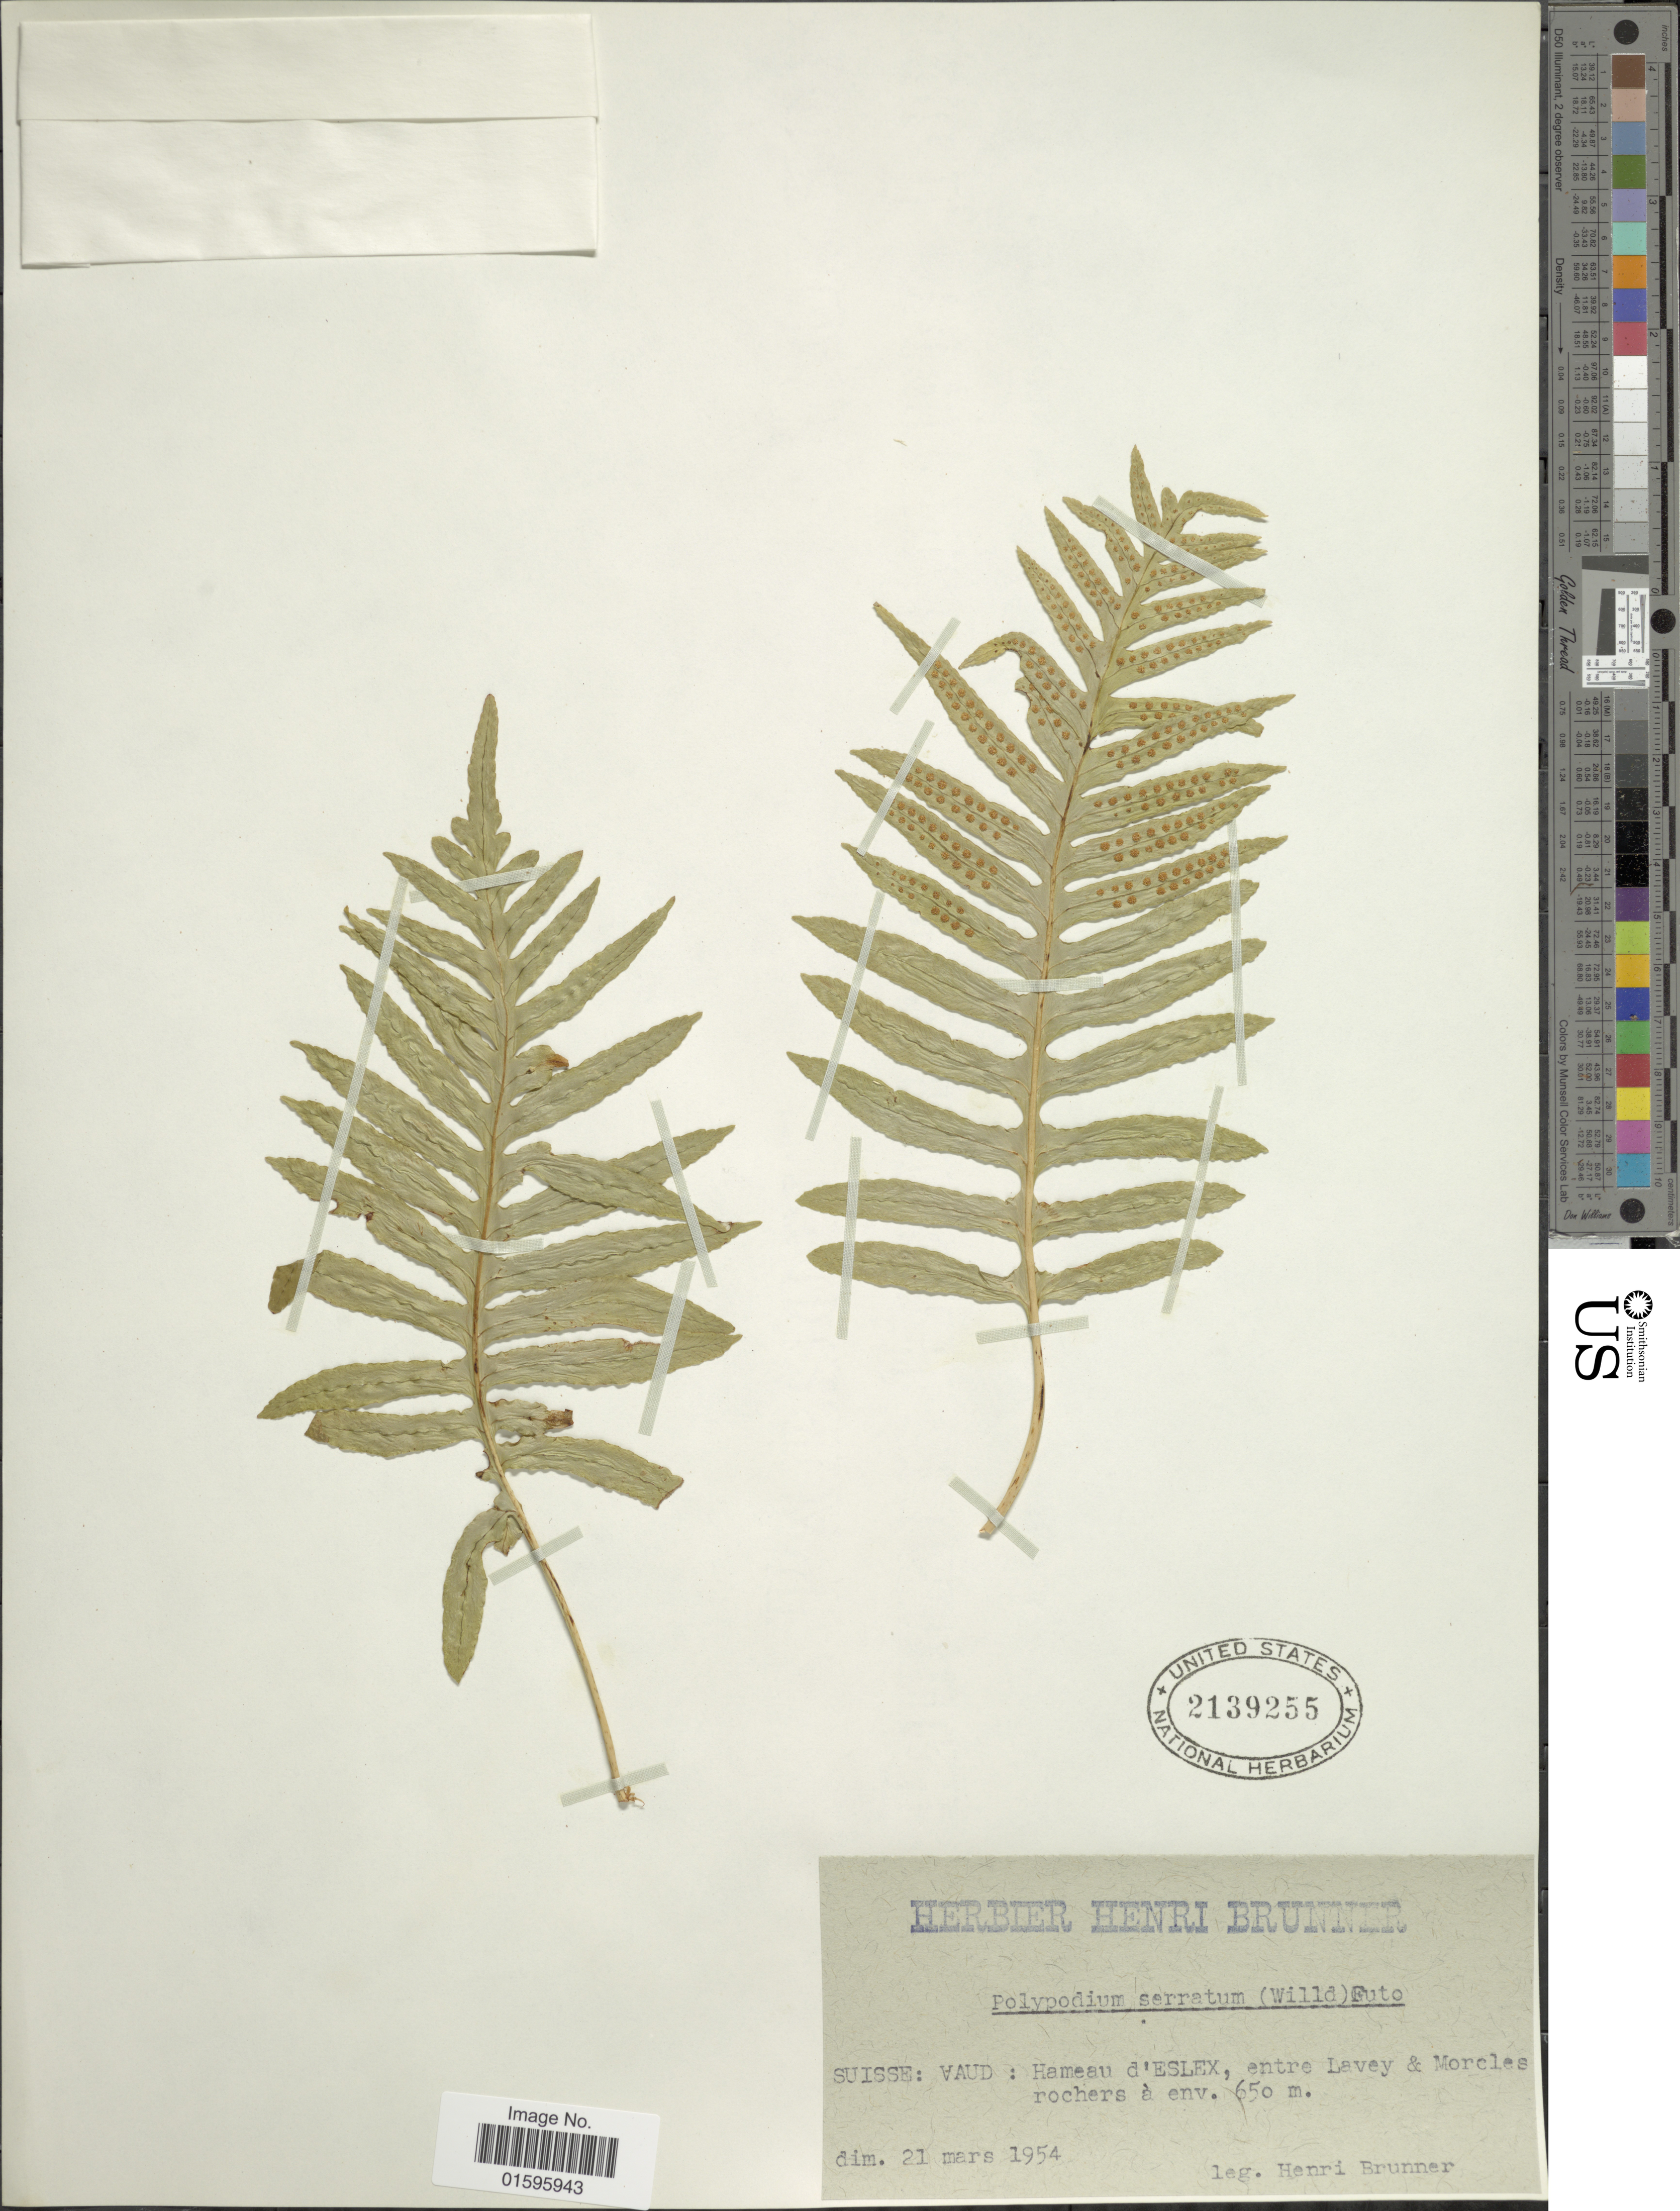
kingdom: Plantae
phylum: Tracheophyta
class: Polypodiopsida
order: Polypodiales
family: Polypodiaceae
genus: Polypodium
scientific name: Polypodium australe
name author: Fée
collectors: H. Brunner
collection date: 1954-03-21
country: Switzerland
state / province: Vaud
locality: Suisse: Vaud: Hameau d'Eslex, netre Lavey & Morcles rochers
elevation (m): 650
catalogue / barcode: US 2139255